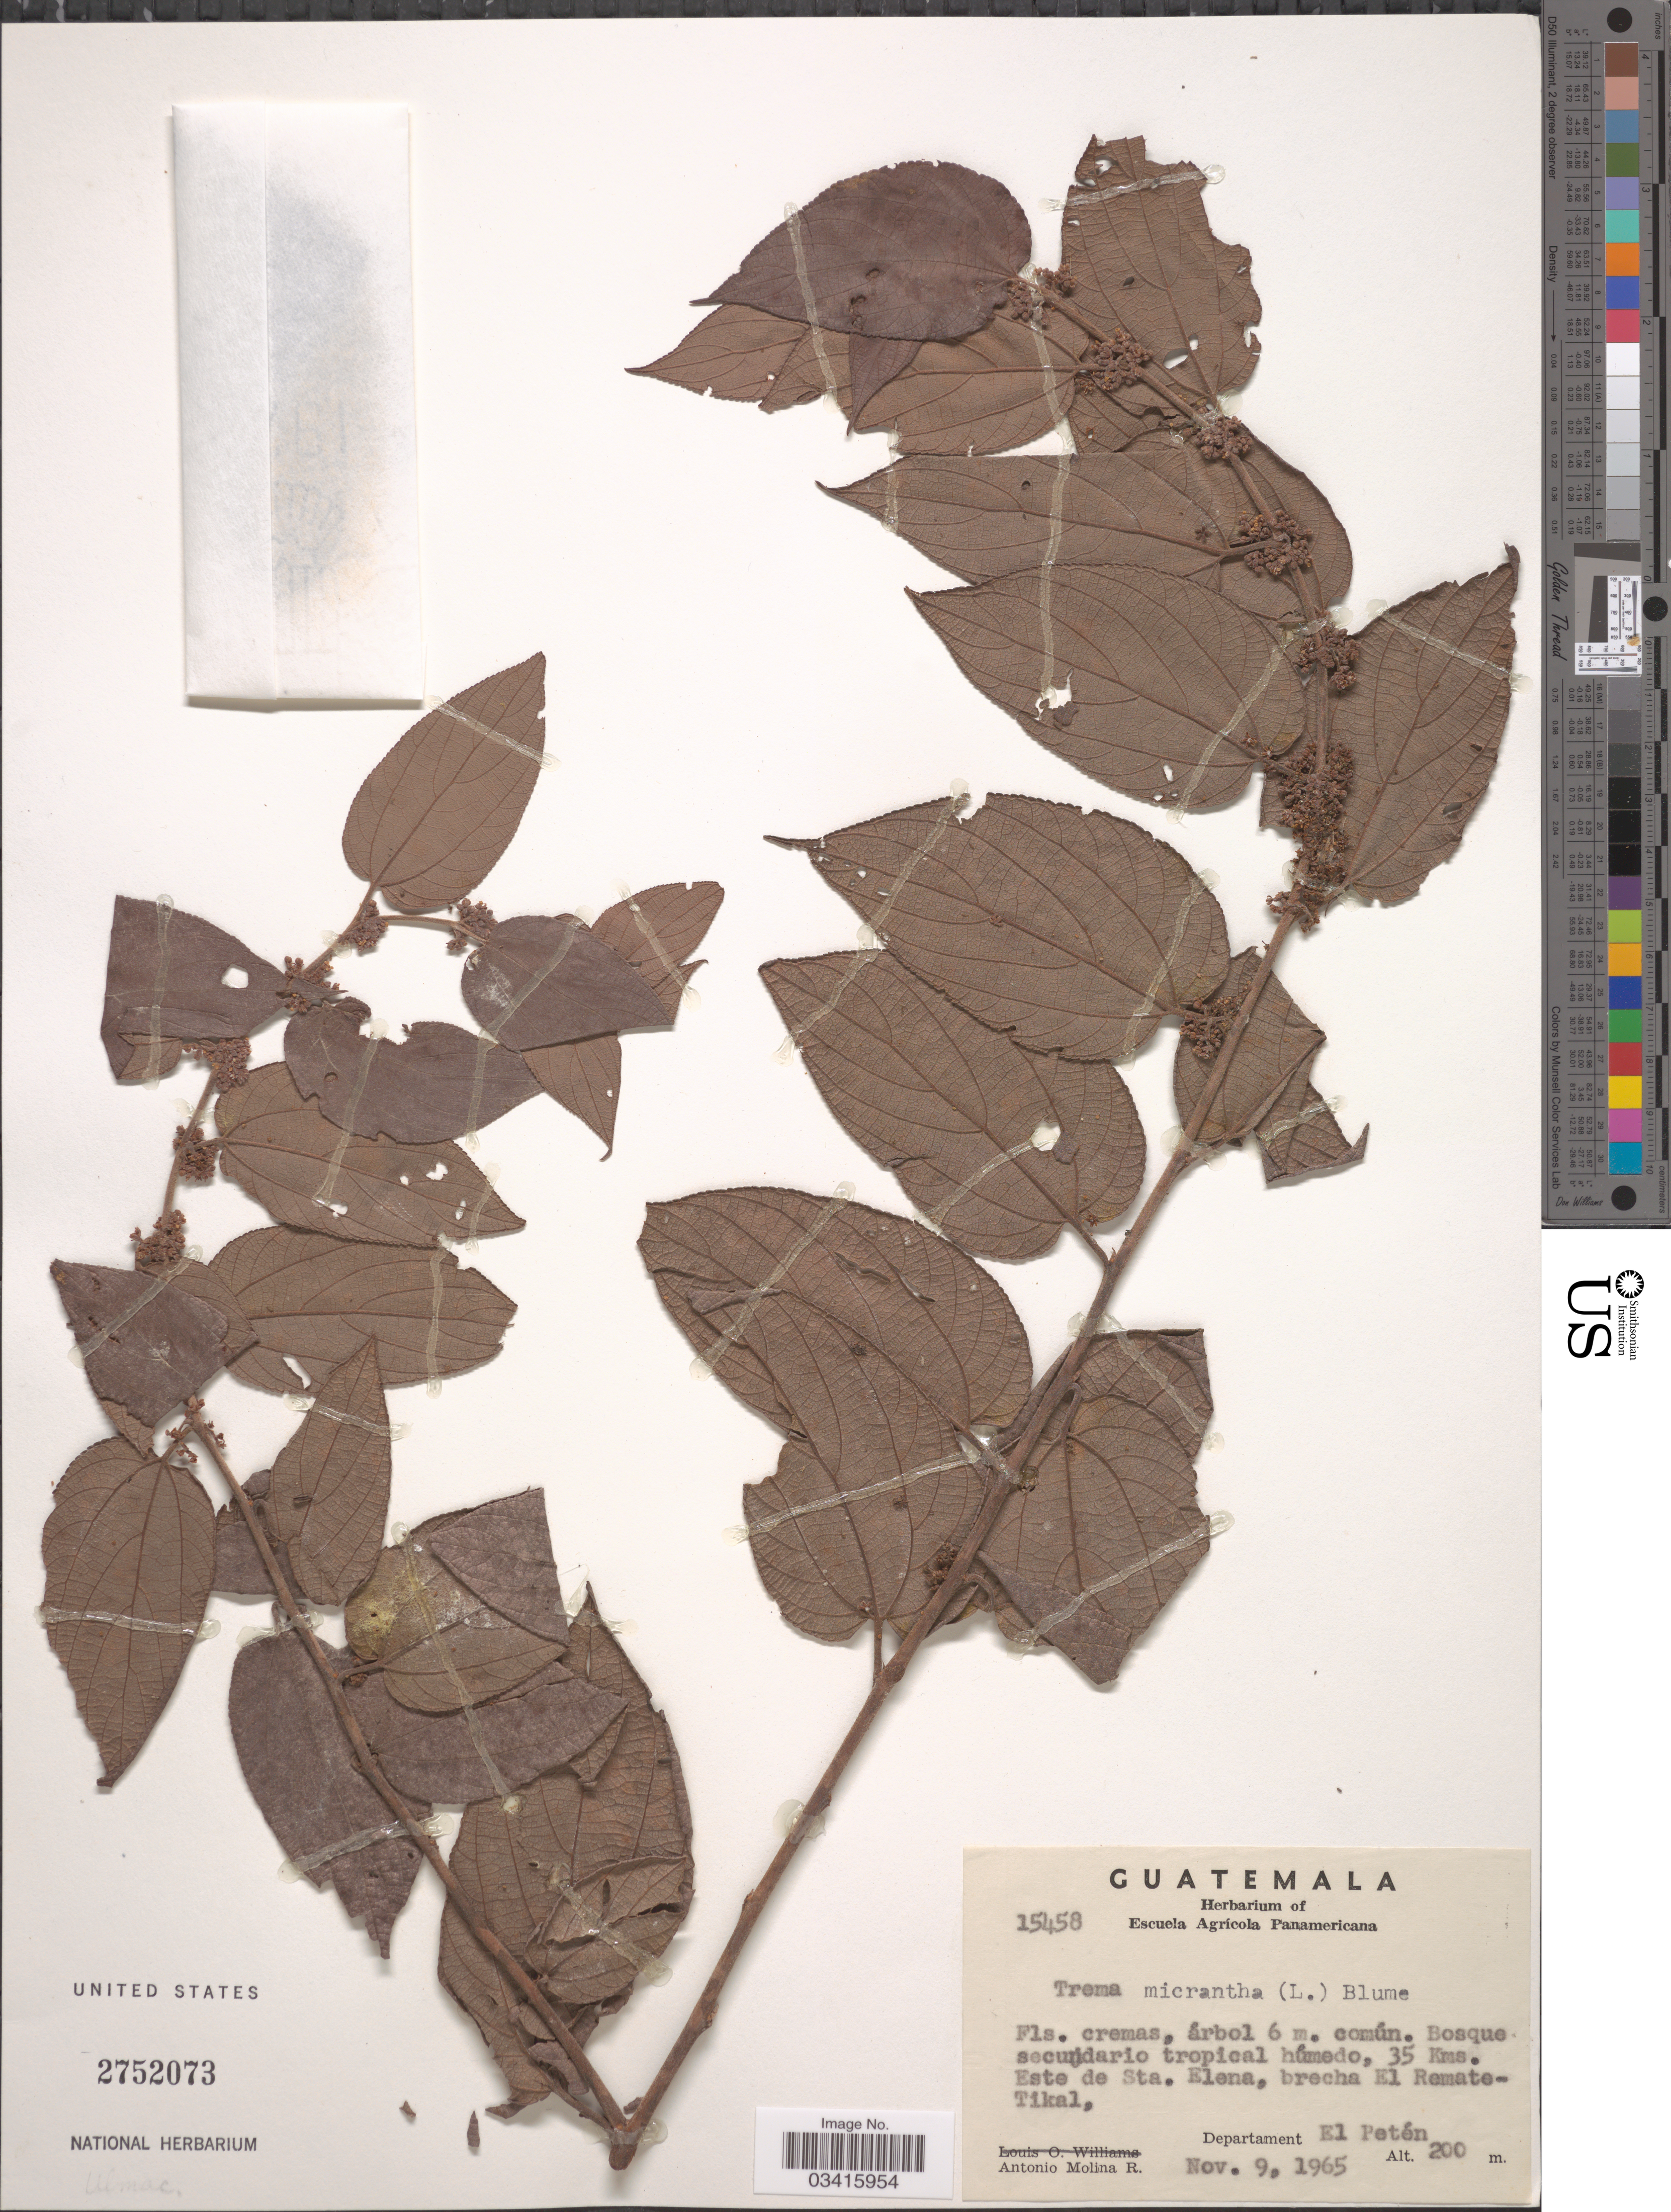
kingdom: Plantae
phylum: Tracheophyta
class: Magnoliopsida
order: Rosales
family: Cannabaceae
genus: Trema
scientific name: Trema micranthum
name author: (L.) Blume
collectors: A. Molina R.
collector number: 15458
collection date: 1965-11-09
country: Guatemala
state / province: El Petén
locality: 35 Kms. Este de Sta. Elena, brecha El Remate-Tikal, Departament El Petén.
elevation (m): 200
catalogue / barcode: US 2752073